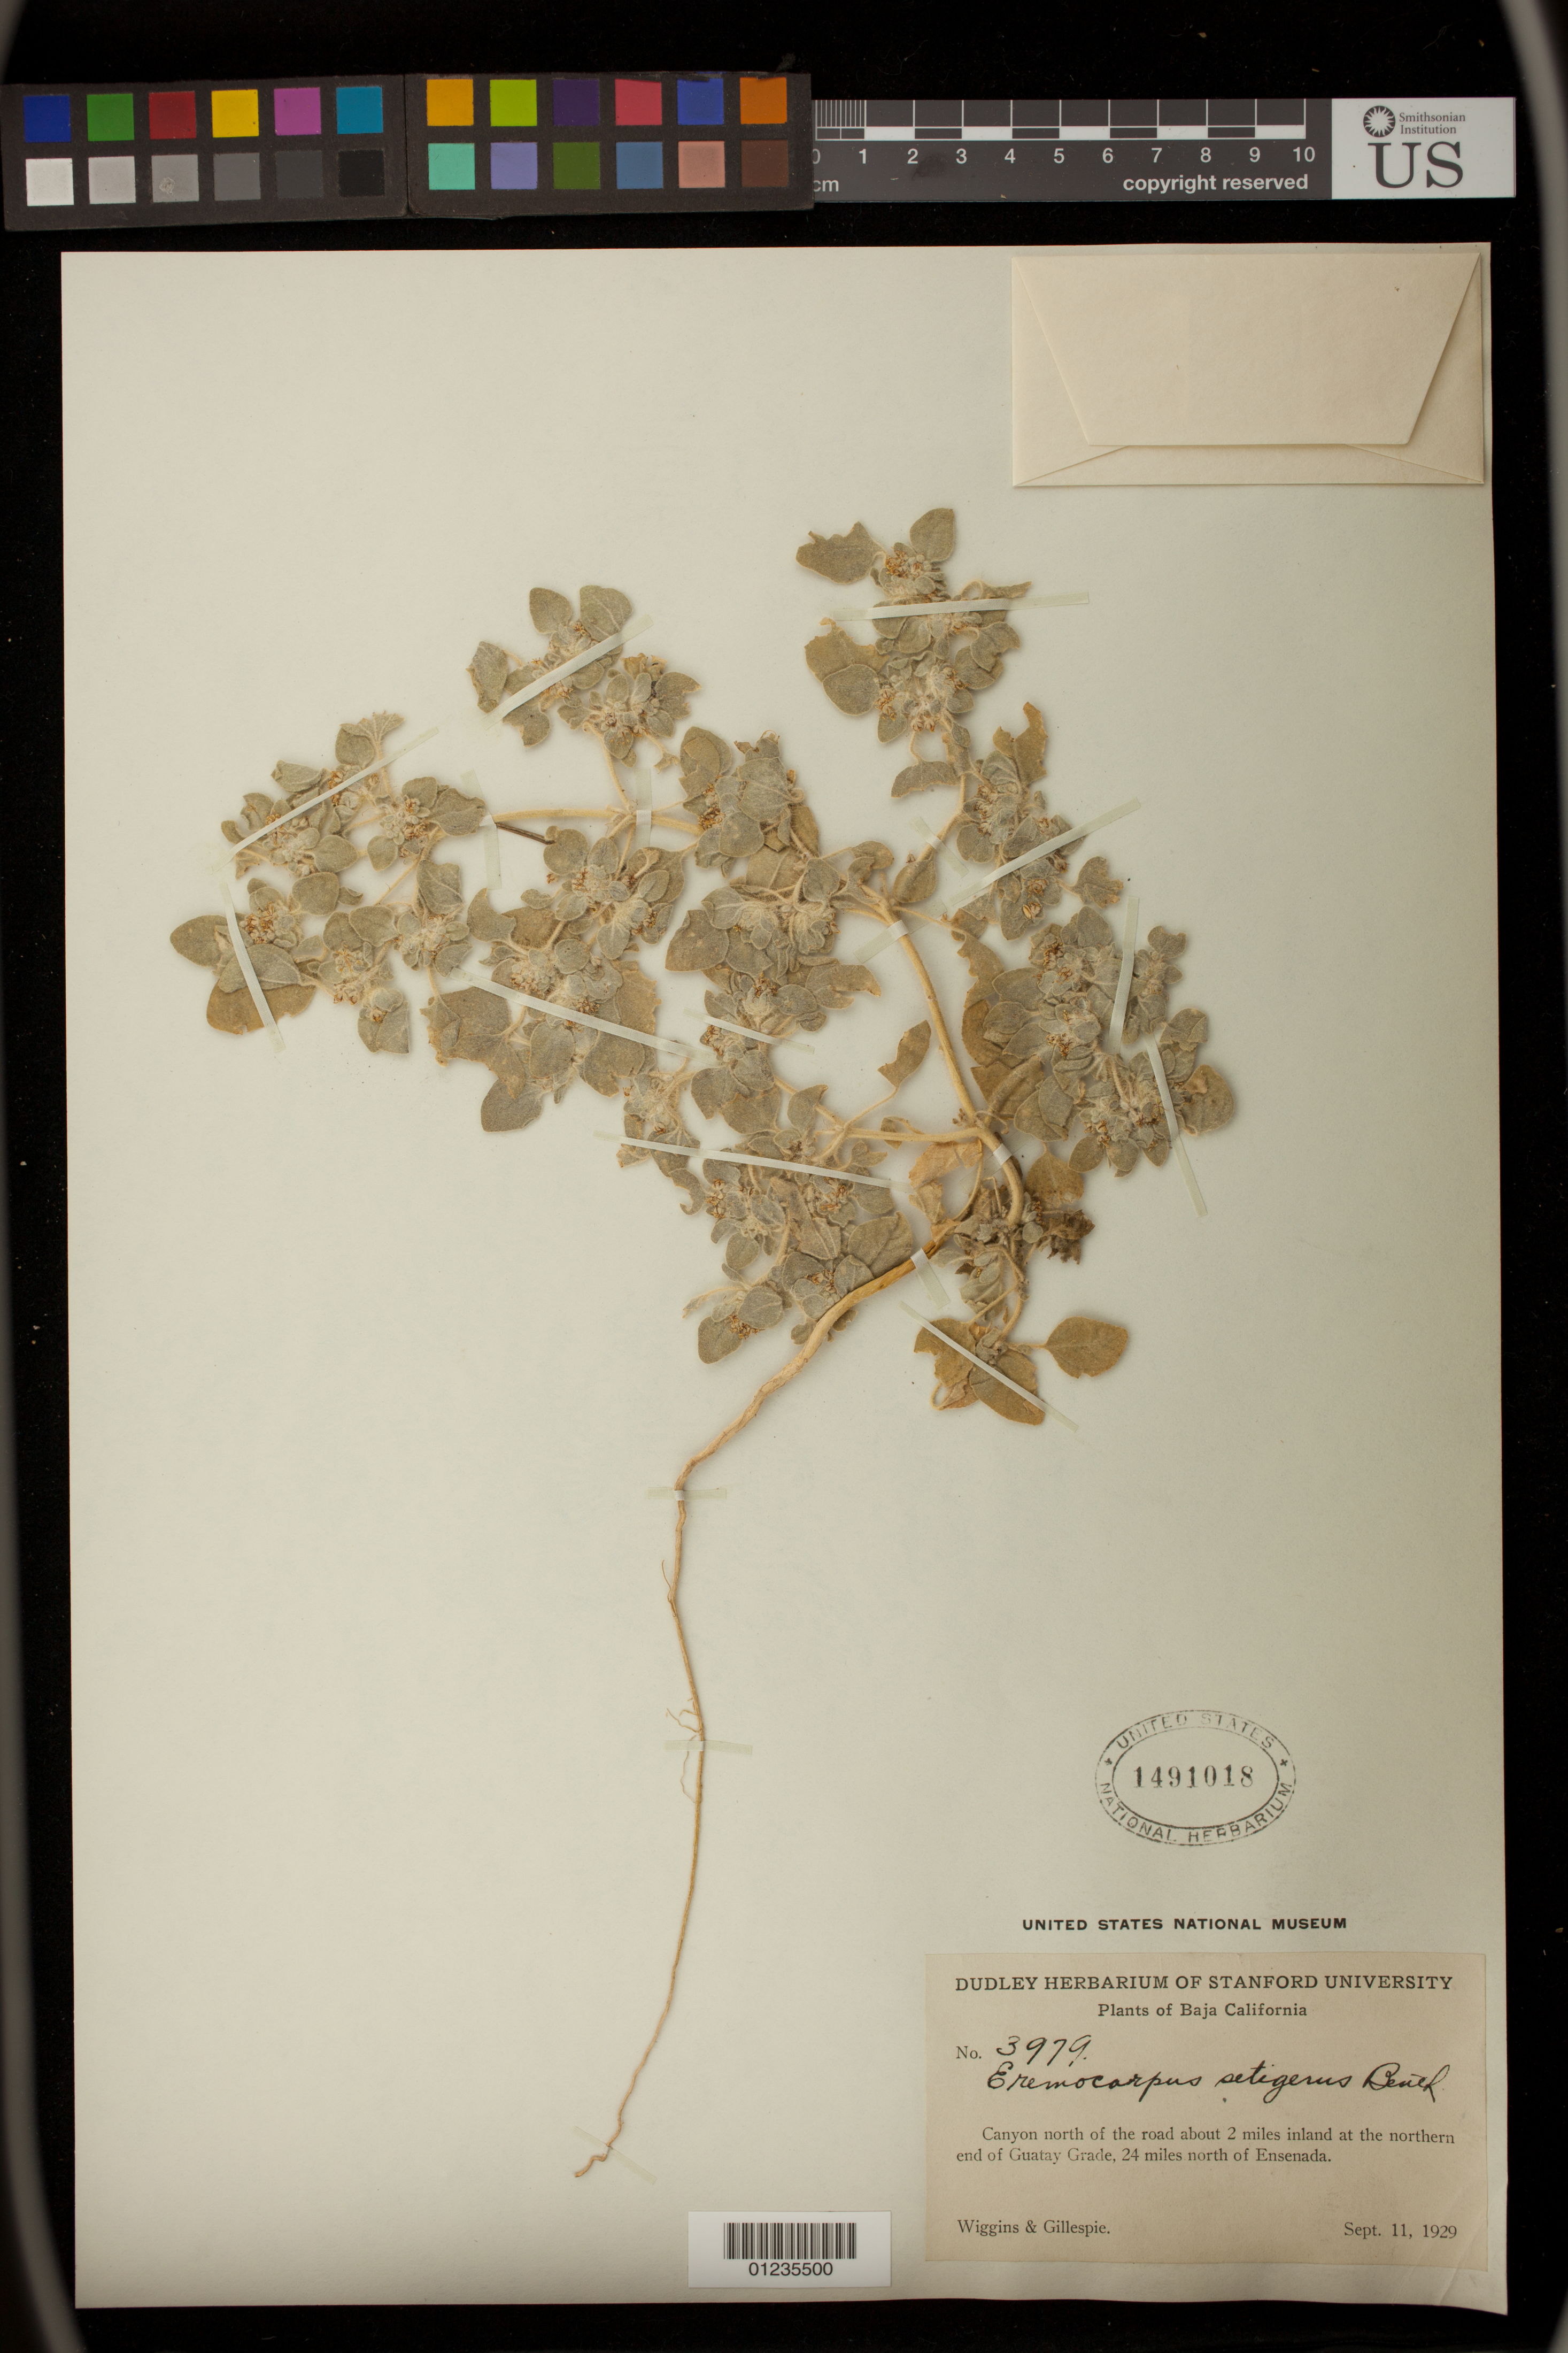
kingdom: Plantae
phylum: Tracheophyta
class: Magnoliopsida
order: Malpighiales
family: Euphorbiaceae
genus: Eremocarpus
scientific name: Eremocarpus setigerus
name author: (Hook.) Benth.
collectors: -- Wiggins & -- Gillespie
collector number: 3979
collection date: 1929-09-11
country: Mexico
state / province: Baja California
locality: canyon north of the road about 2 miles inland at the northern end of Guatay Grade, 24 miles N of Ensenada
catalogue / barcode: US 1491018